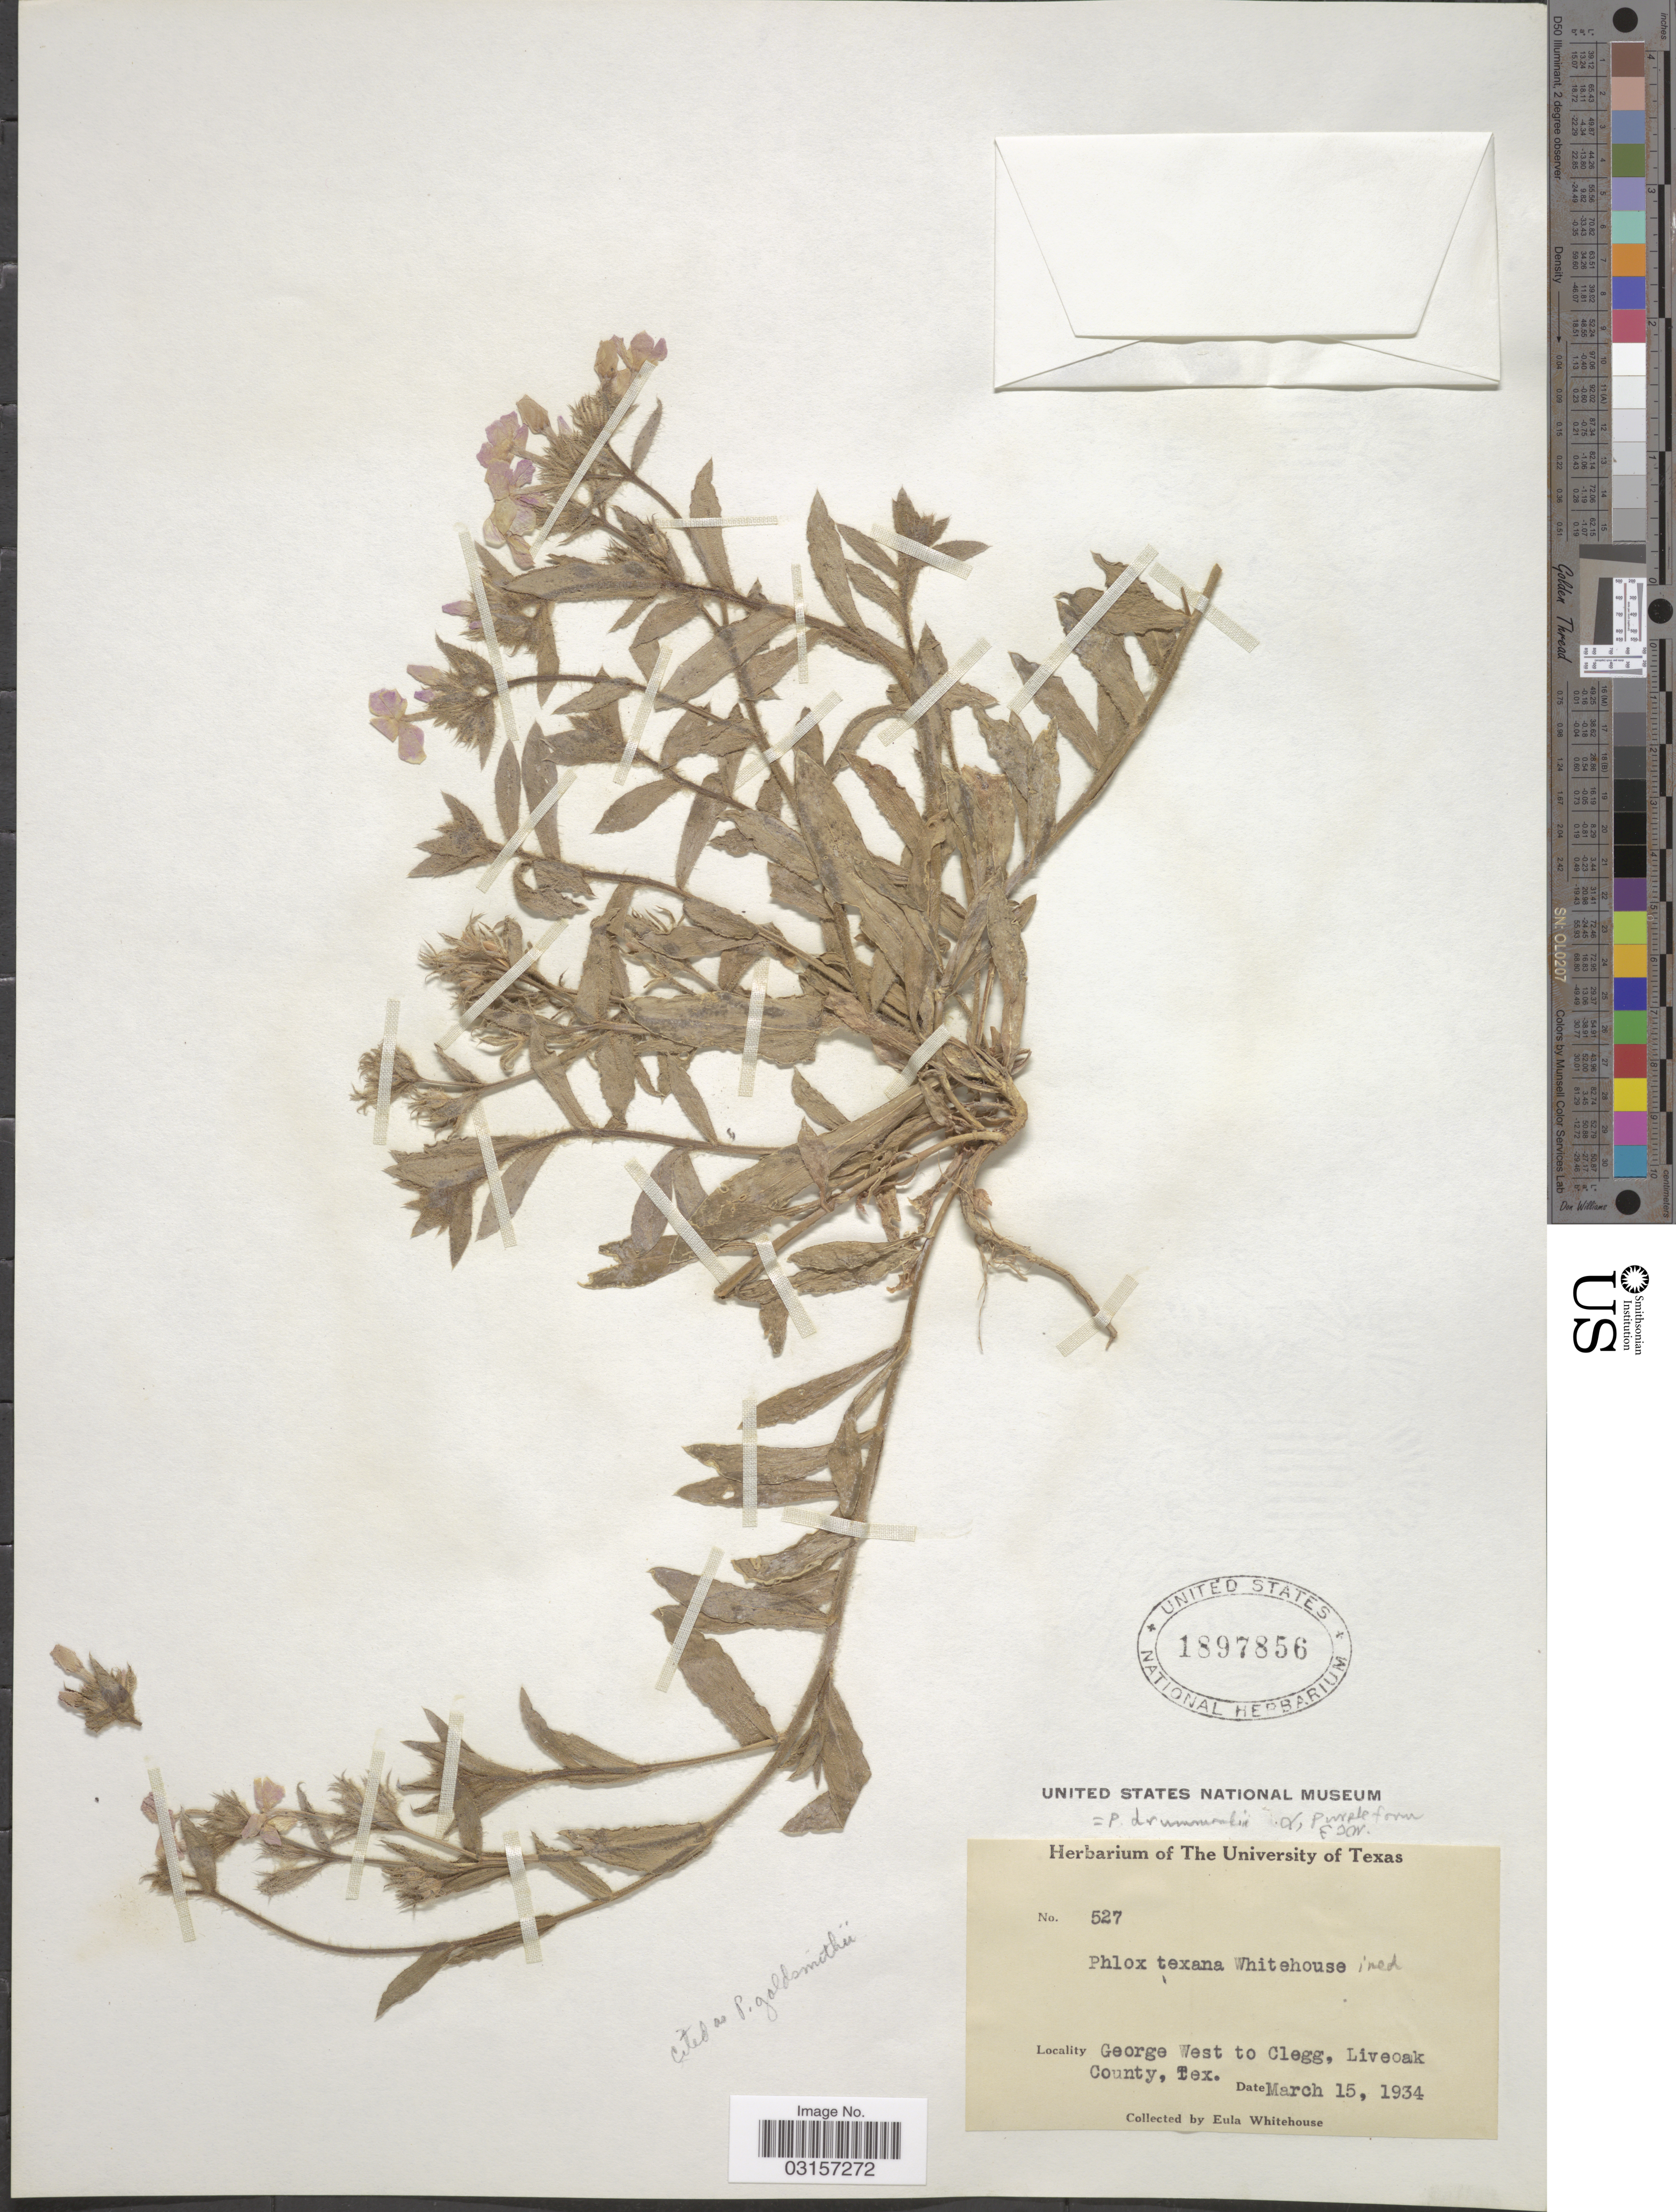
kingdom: Plantae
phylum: Tracheophyta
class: Magnoliopsida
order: Ericales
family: Polemoniaceae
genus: Phlox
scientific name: Phlox drummondii subsp. drummondii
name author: Hook.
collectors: E. Whitehouse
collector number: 527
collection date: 1934-03-15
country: United States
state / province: Texas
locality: George West to Clegg, Liveoak County, Tex.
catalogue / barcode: US 1897856